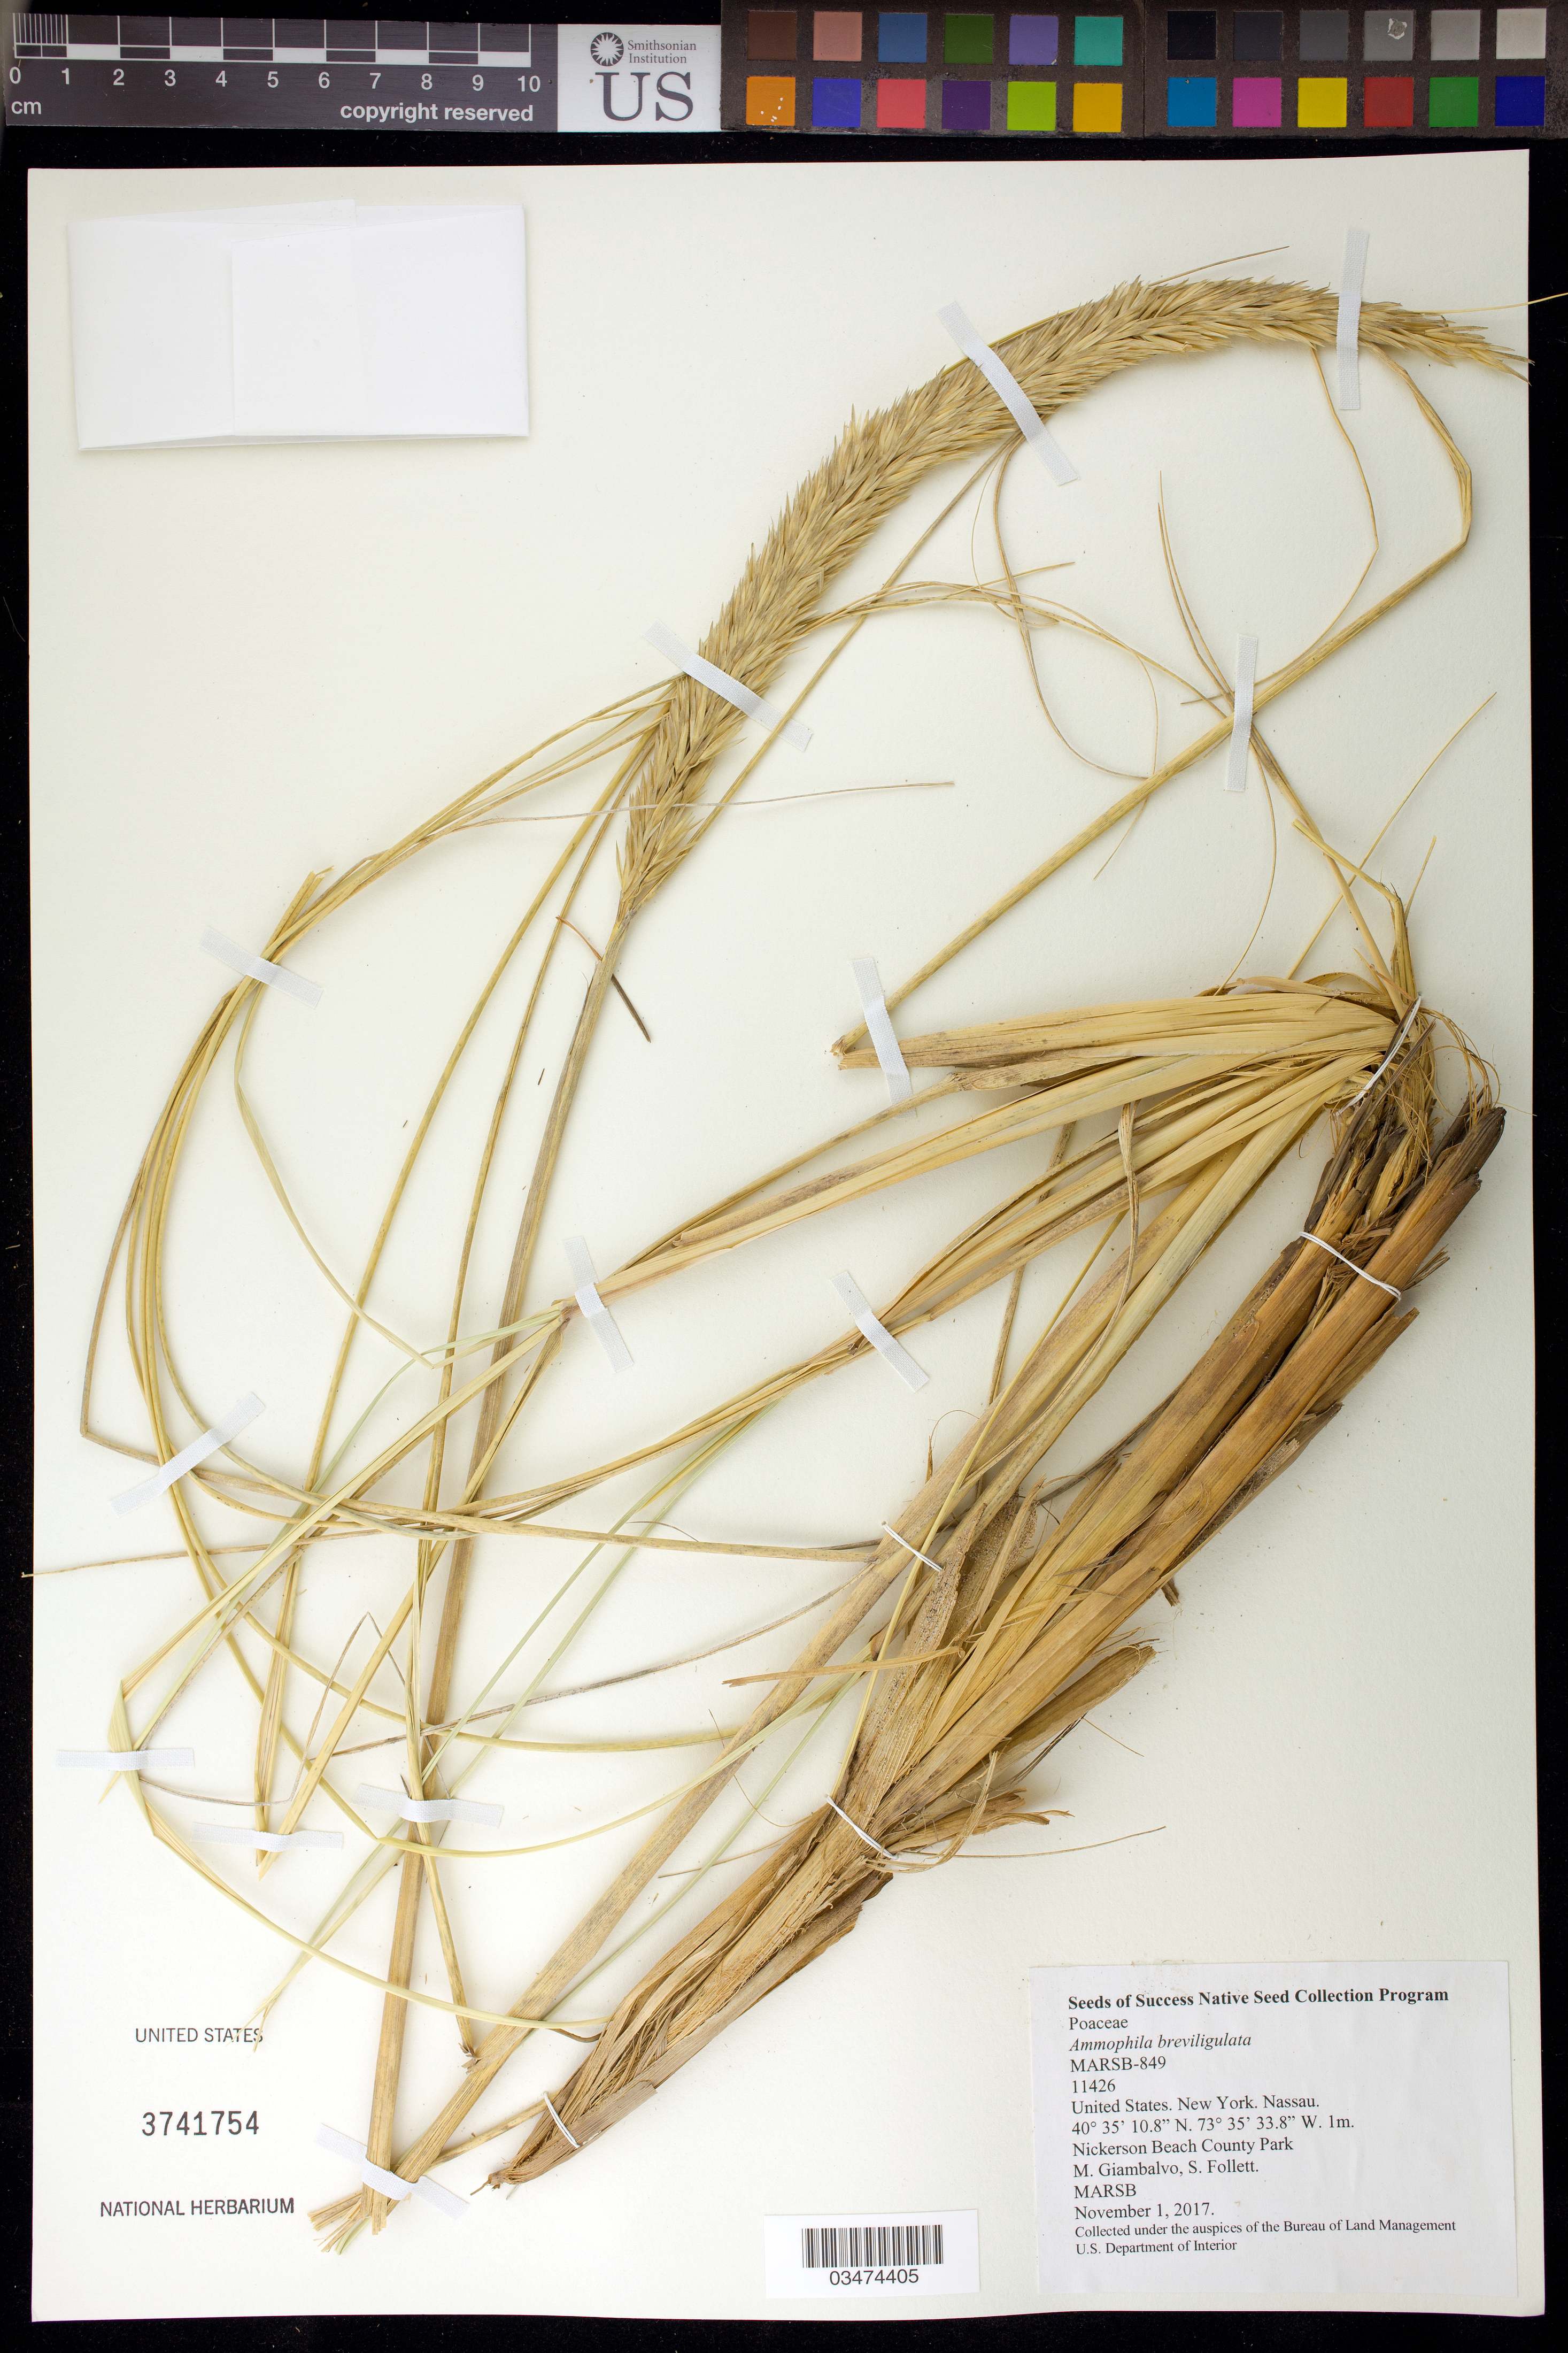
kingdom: Plantae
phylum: Tracheophyta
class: Liliopsida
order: Poales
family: Poaceae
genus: Ammophila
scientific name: Ammophila breviligulata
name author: Fernald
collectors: M. Giambalvo & S. Follett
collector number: MARSB-849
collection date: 2017-11-01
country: United States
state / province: New York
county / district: Nassau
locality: Nickerson Beach County Park, Dunes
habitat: Primany and Secondary Dunes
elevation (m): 1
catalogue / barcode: US 3741754